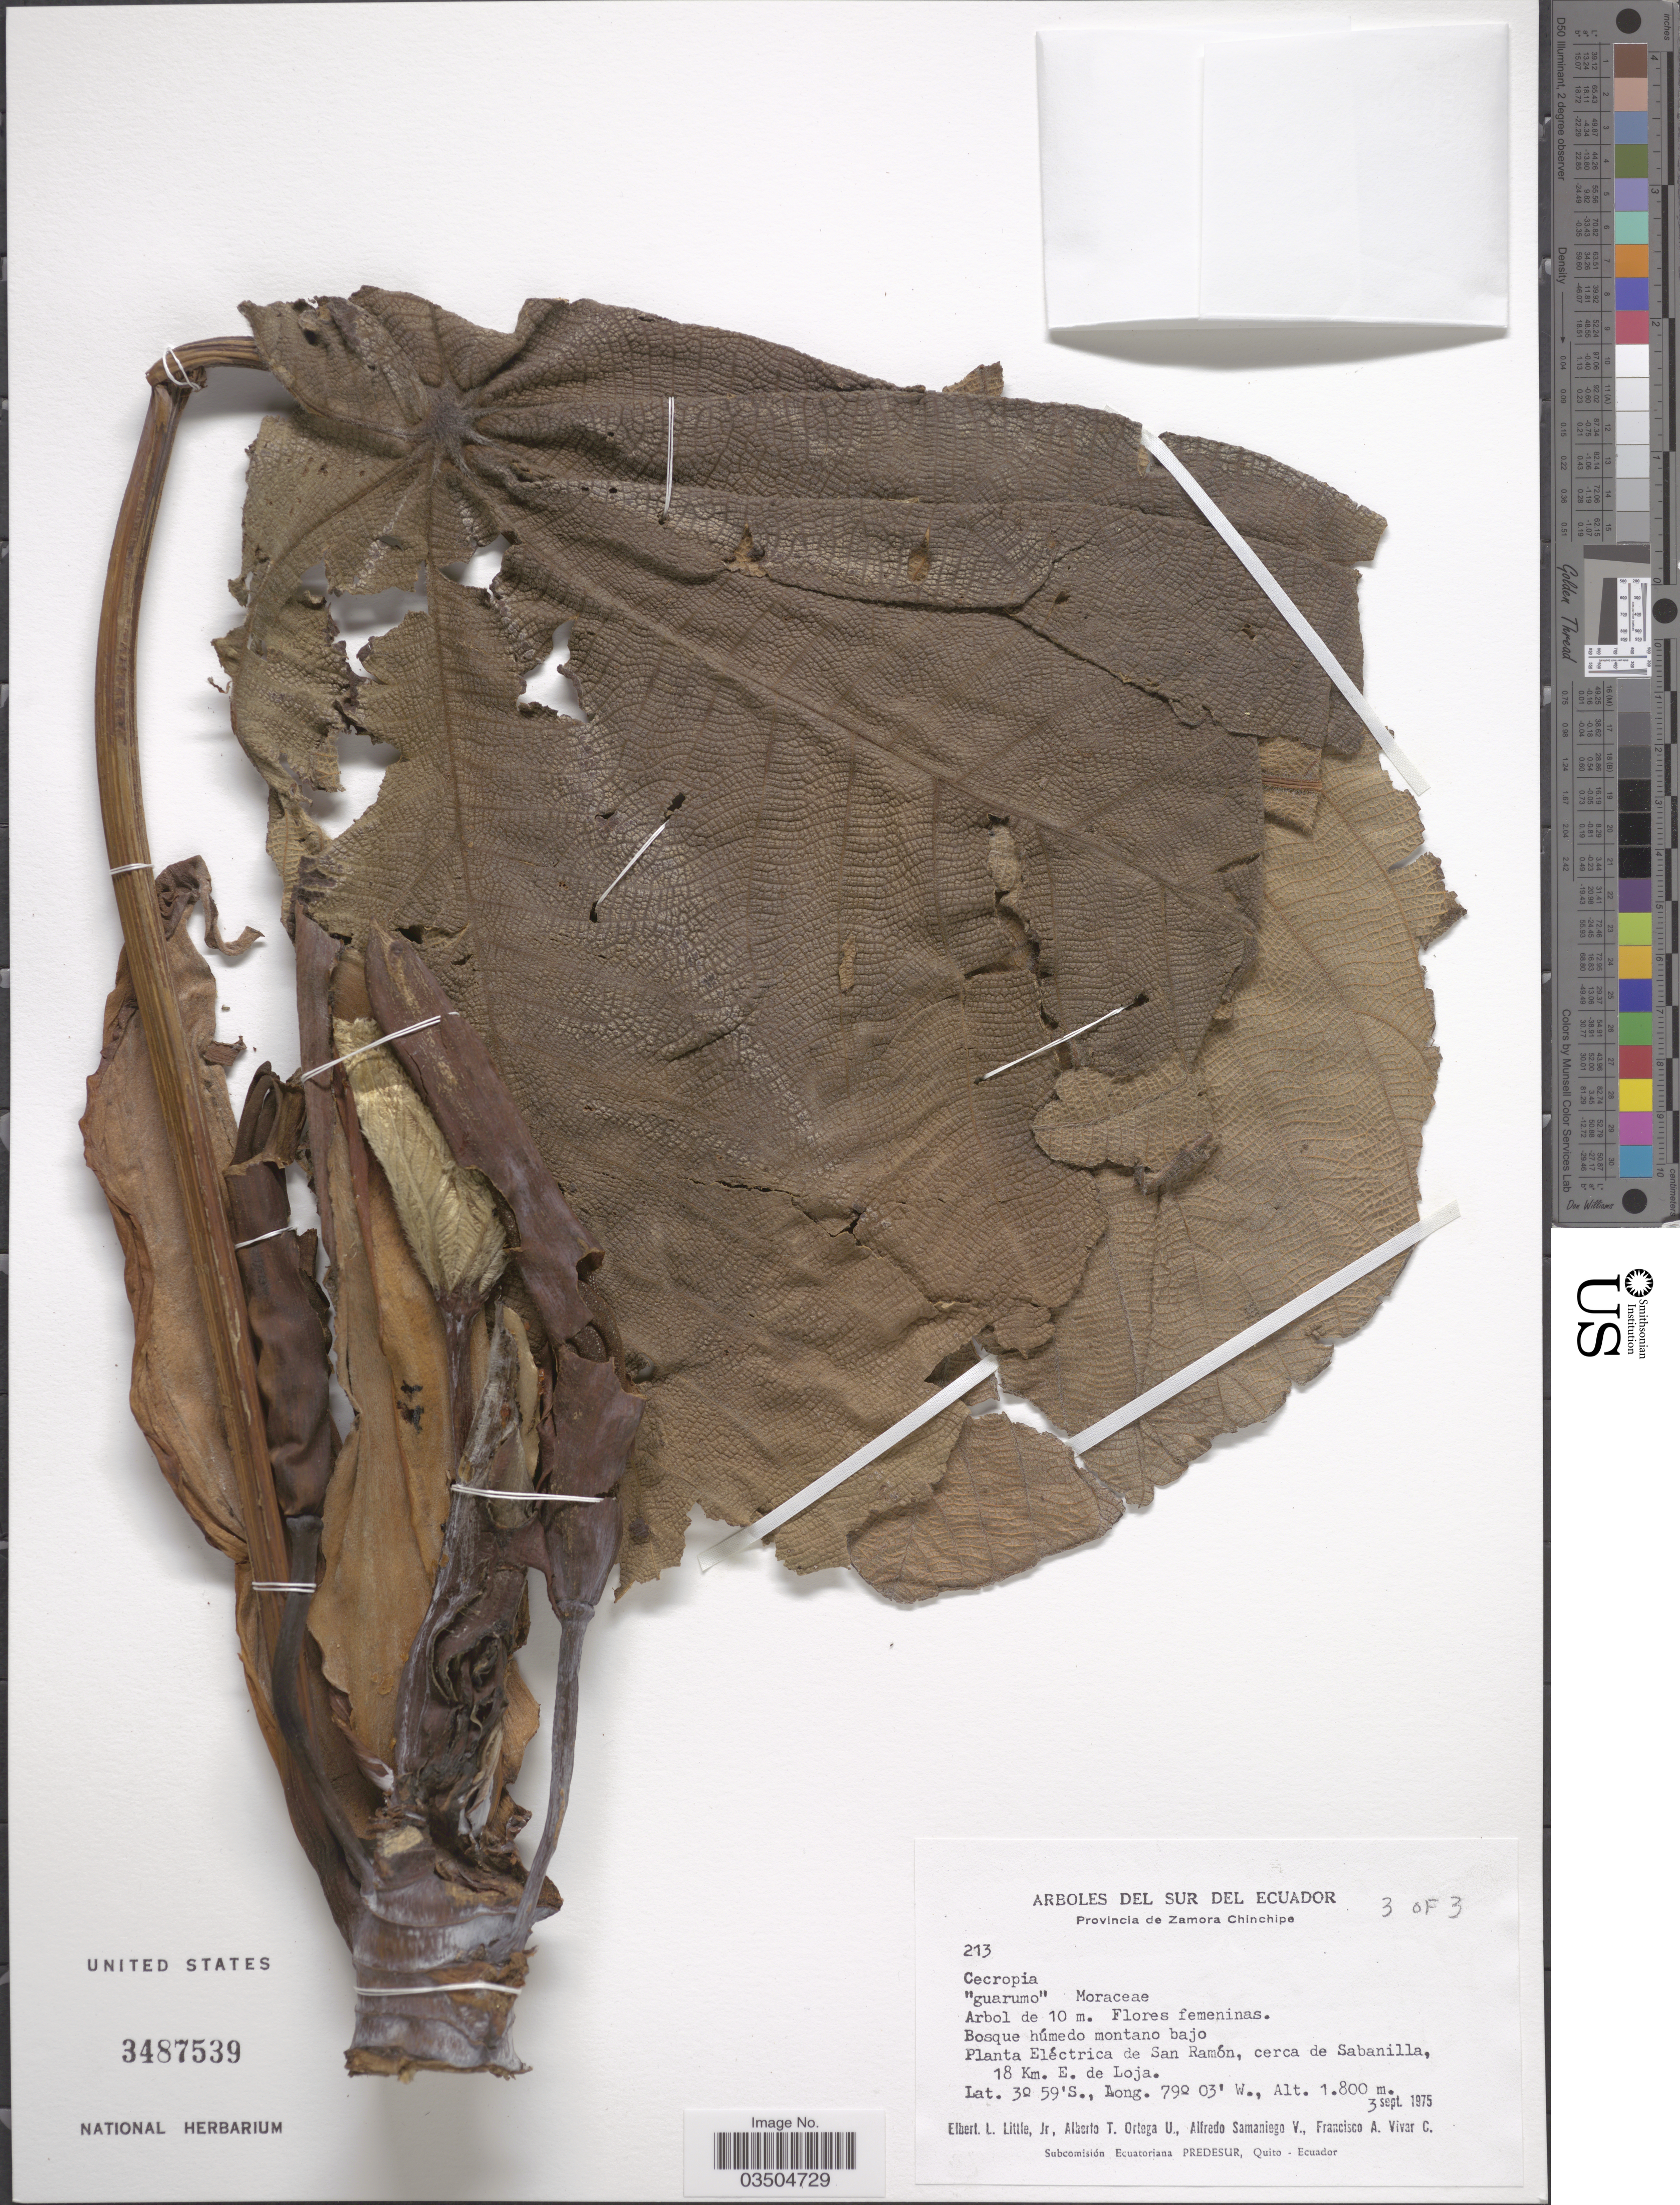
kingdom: Plantae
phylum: Tracheophyta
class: Magnoliopsida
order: Rosales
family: Urticaceae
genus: Cecropia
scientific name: Cecropia sp.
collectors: E. L. Little, A. T. Ortega U., A. V. Samaniego & F. A. Vivar C.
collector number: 213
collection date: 1975-09-03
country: Ecuador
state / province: Zamora-Chinchipe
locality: Del Sur Del Ecuador. Provincia de Zamora Chinchipe. Bosque húmedo montano bajo. Planta Eléctrica de San Ramón, cerca de Sabanilla, 18 Km. E. de Loja.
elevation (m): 1800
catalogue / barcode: US 3487539